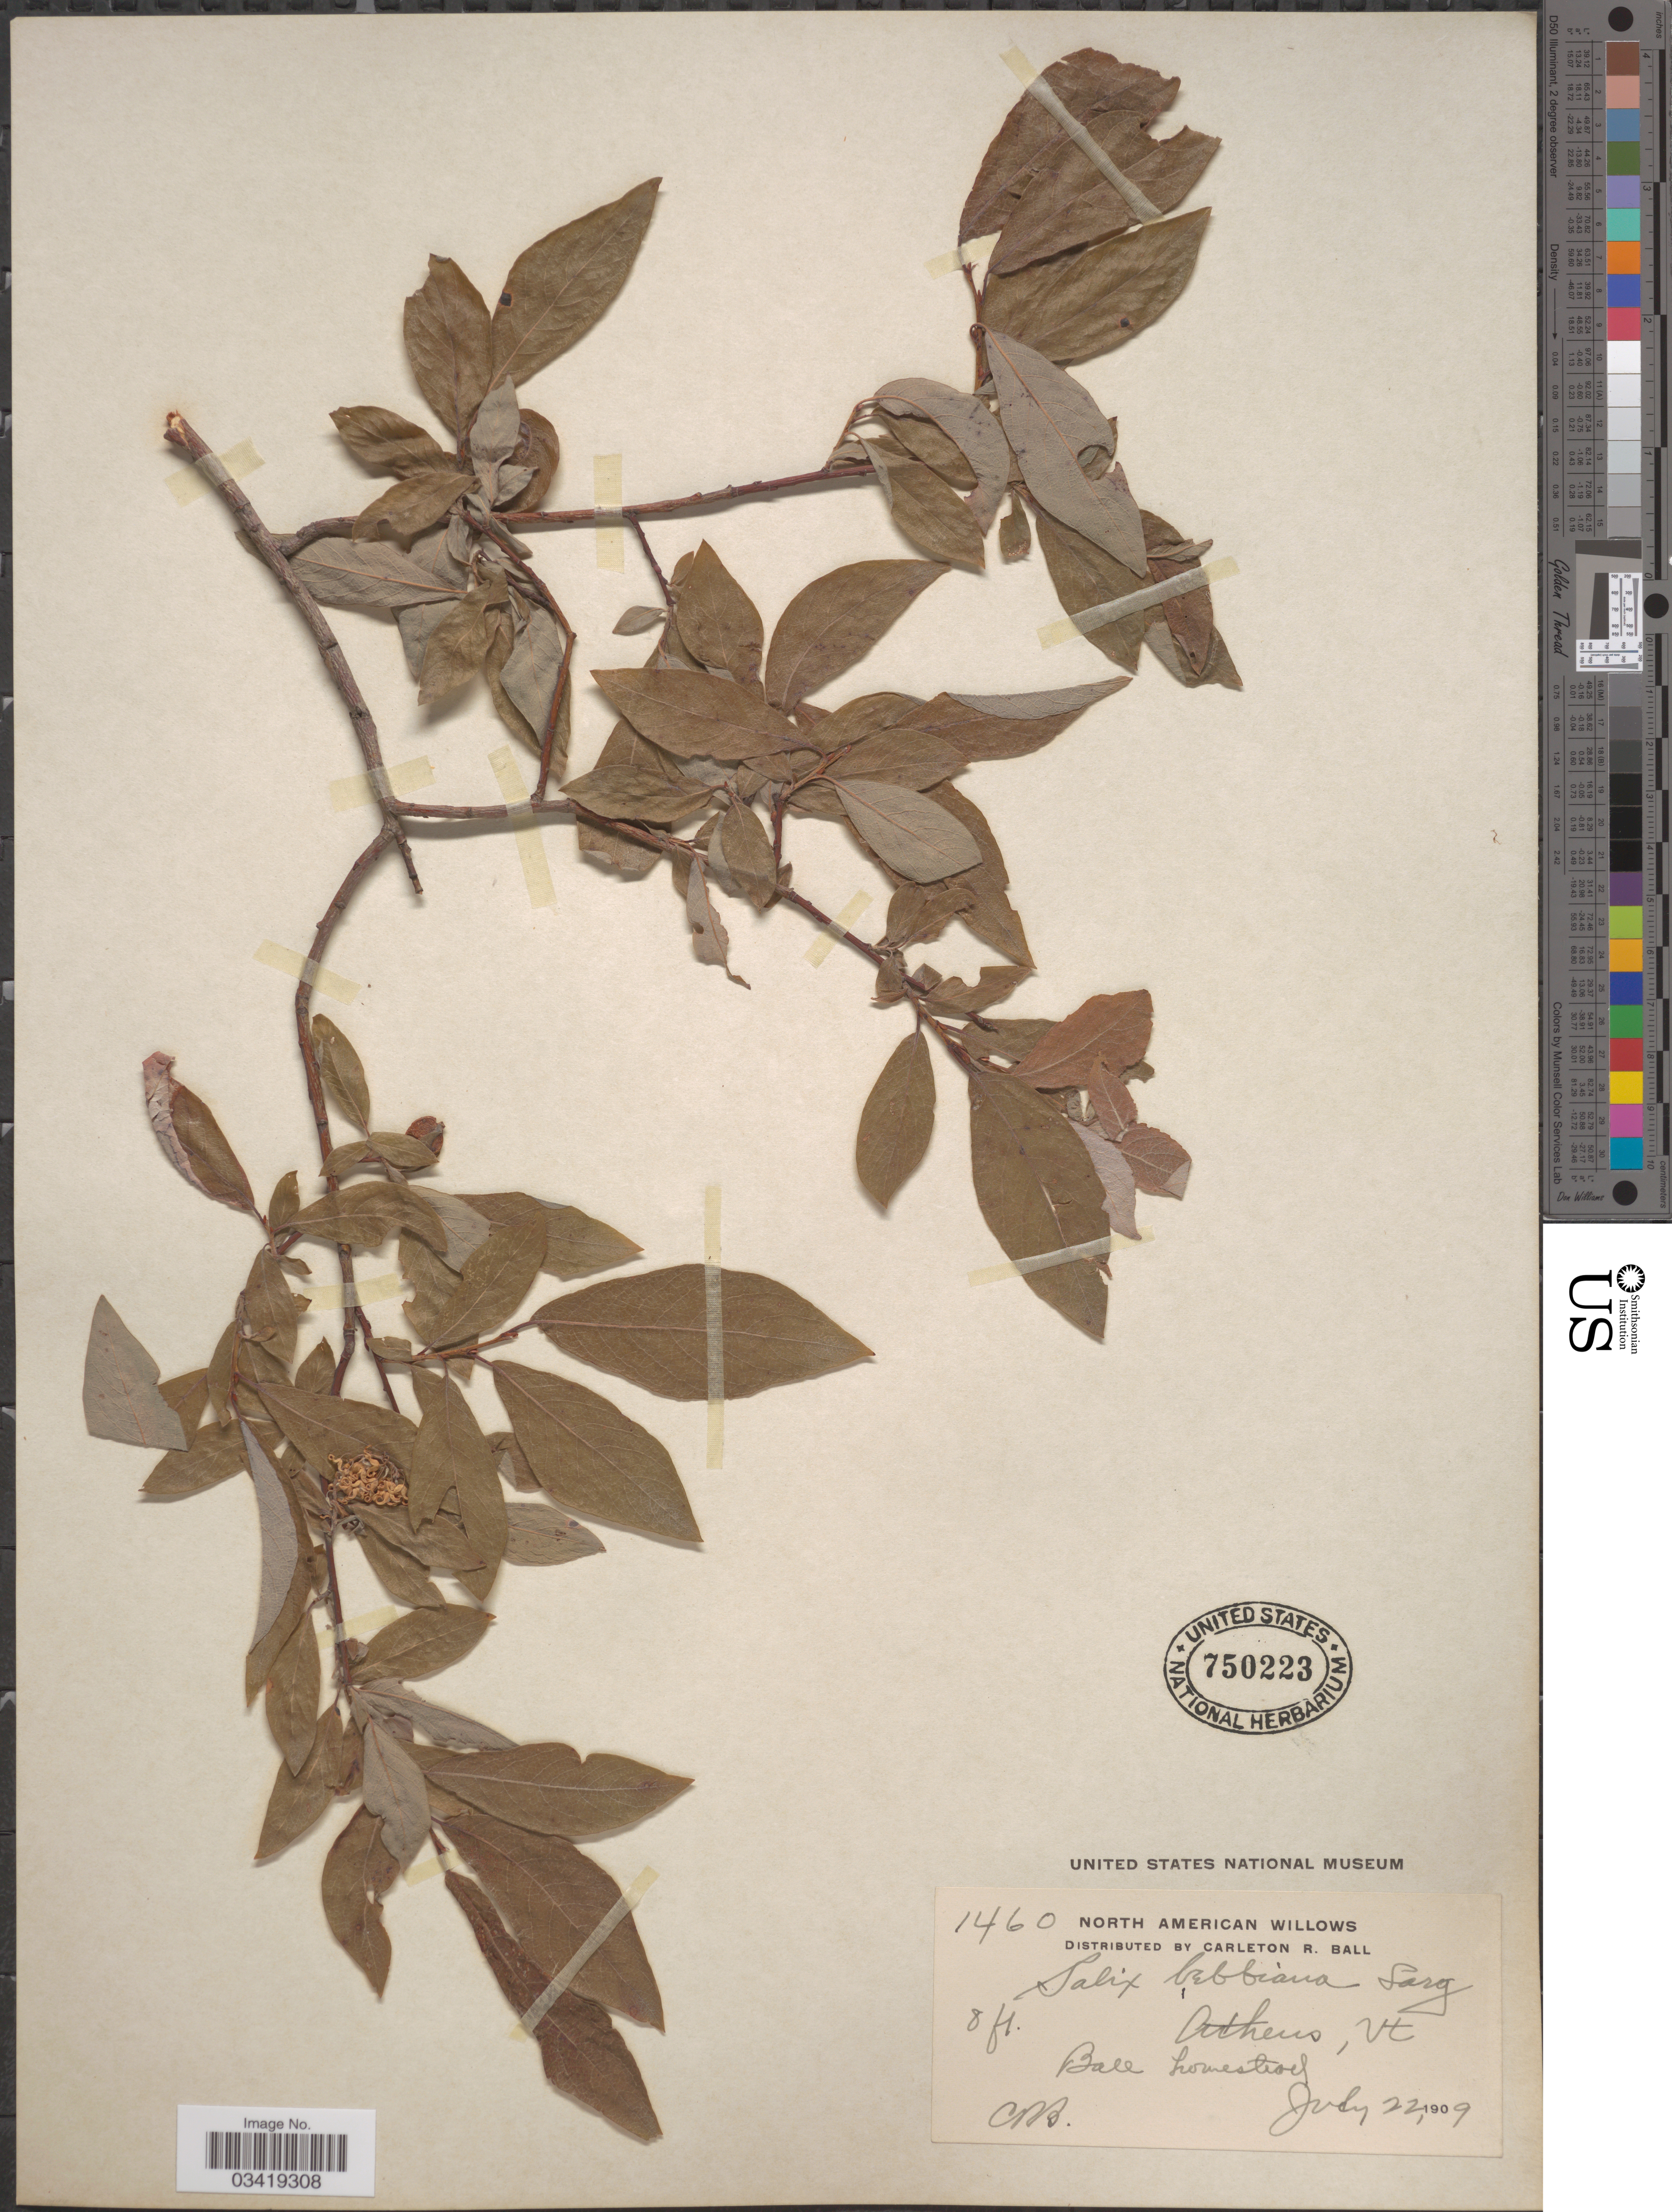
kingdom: Plantae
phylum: Tracheophyta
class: Magnoliopsida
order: Malpighiales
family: Salicaceae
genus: Salix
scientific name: Salix bebbiana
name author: Sarg.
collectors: C. R. Ball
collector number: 1460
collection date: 1909-07-22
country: United States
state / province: Vermont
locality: Athens. Ball homestead.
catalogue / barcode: US 750223